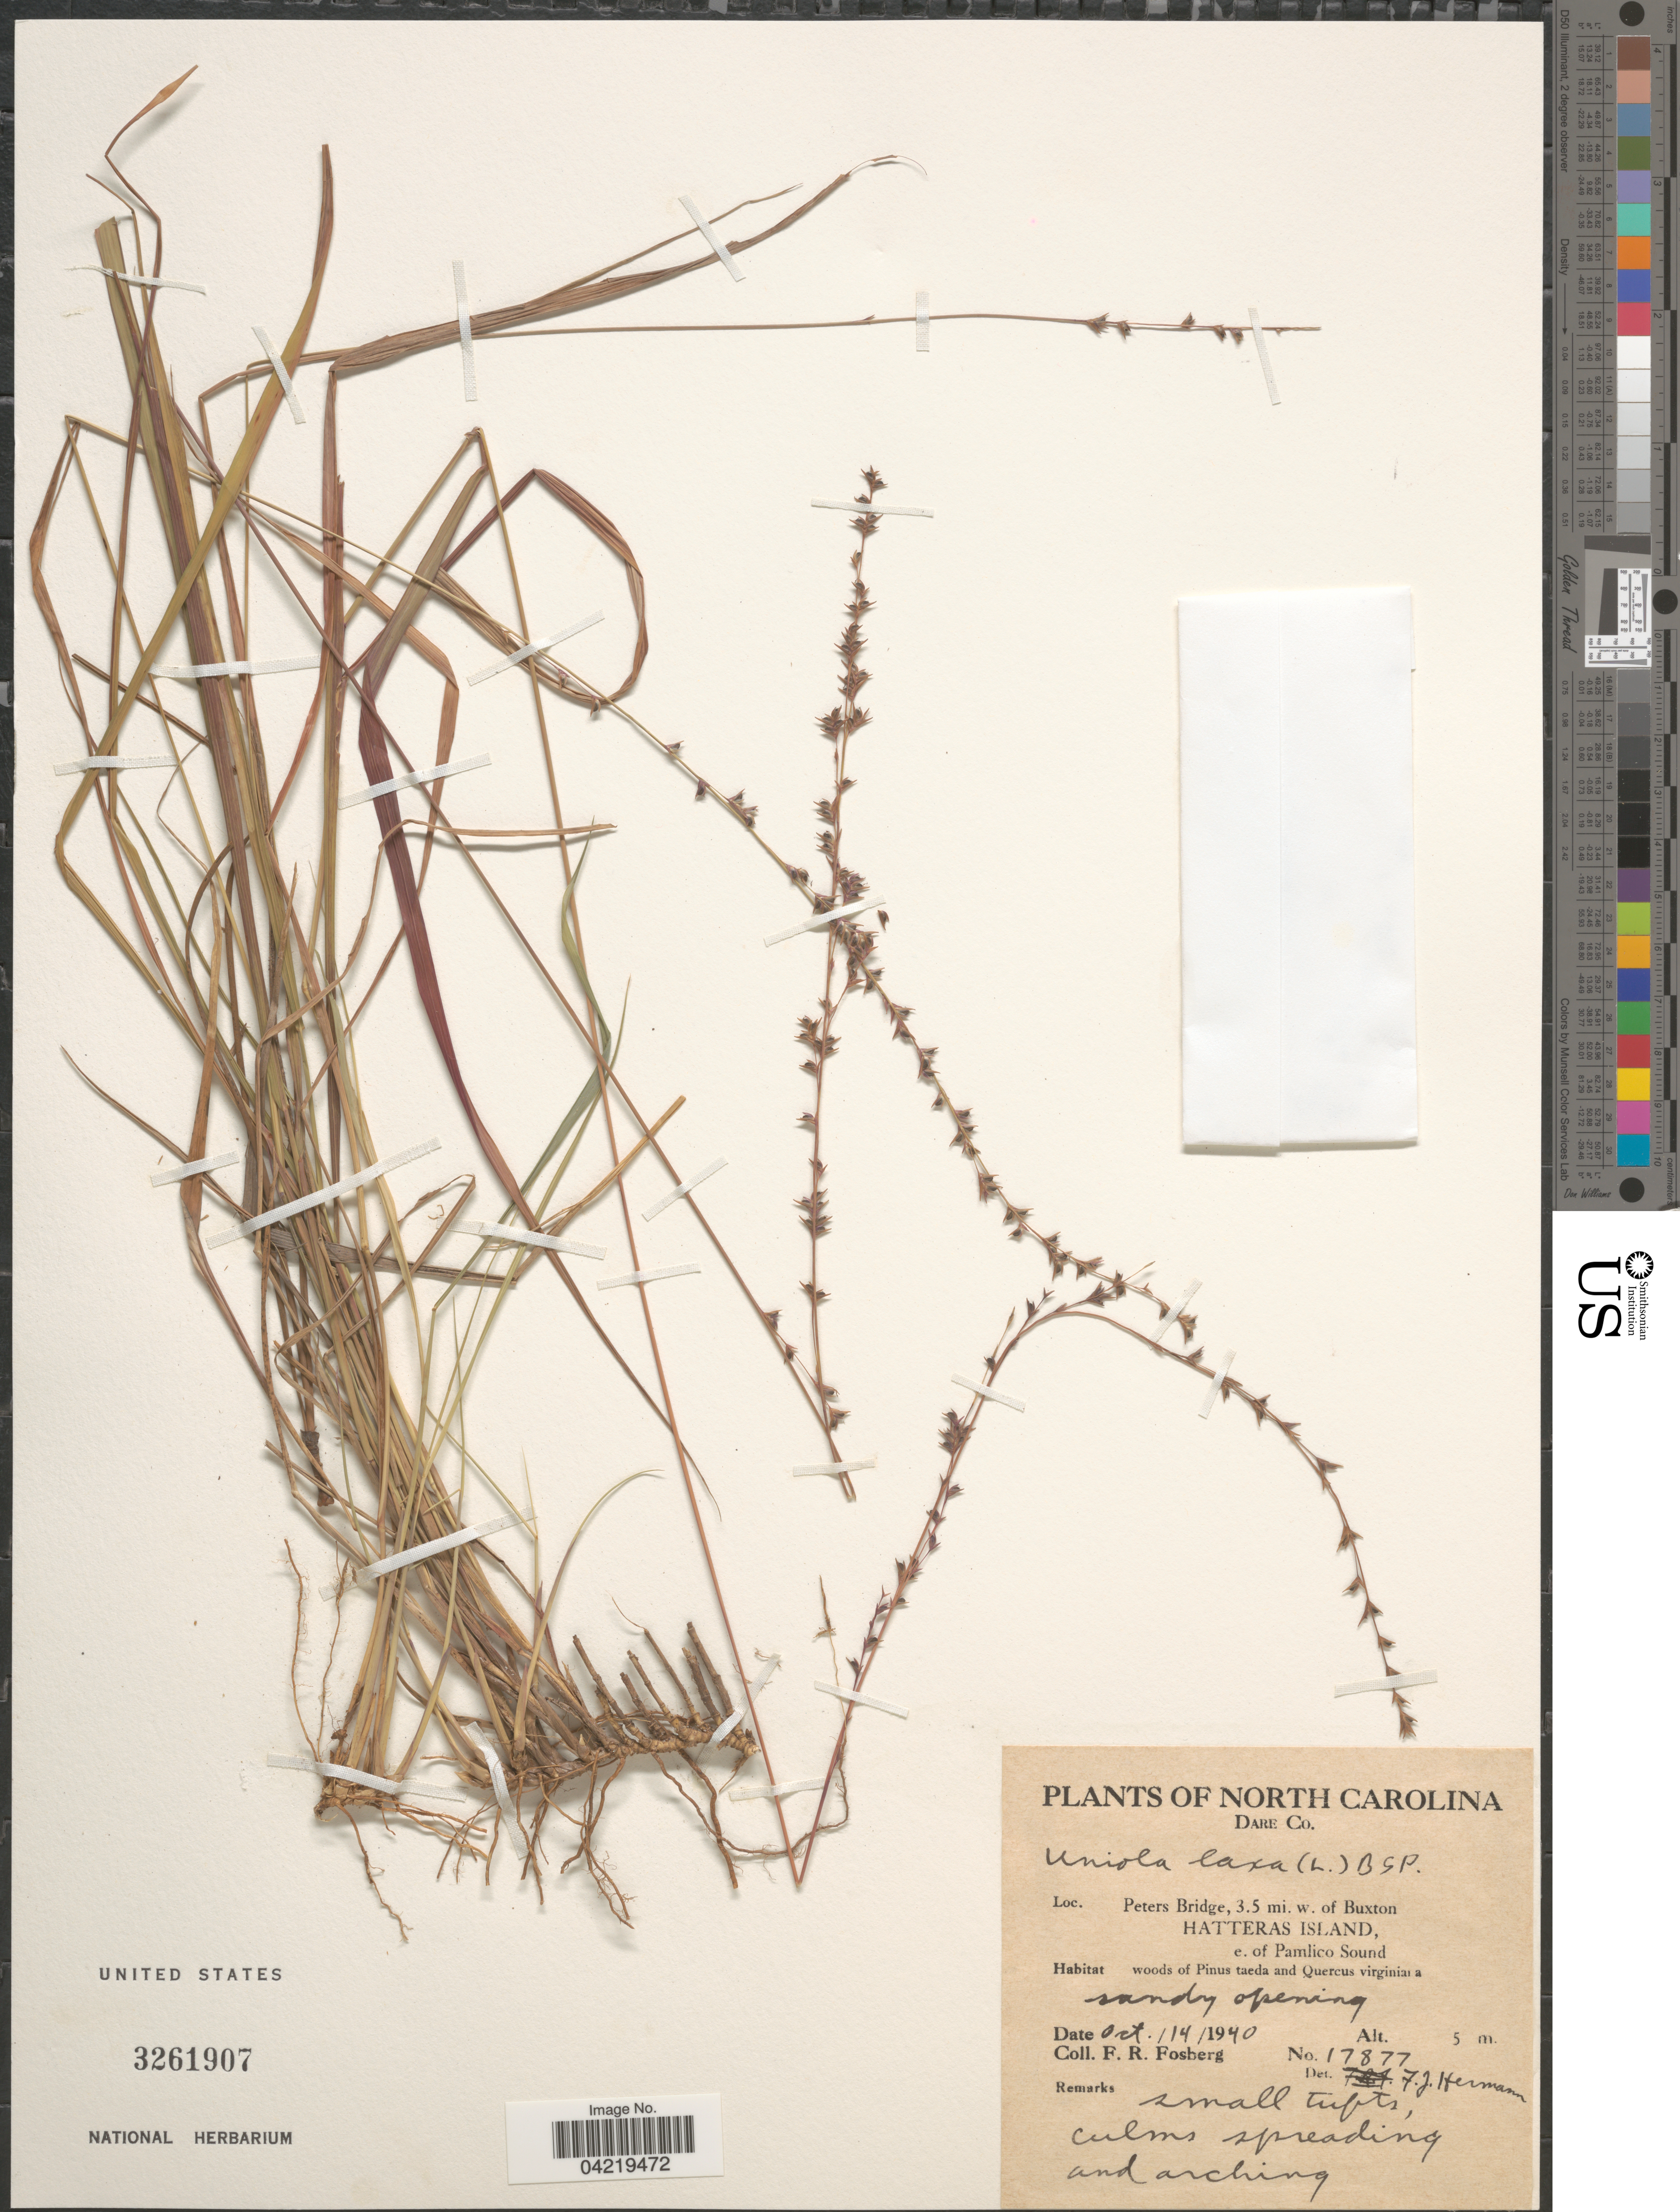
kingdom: Plantae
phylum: Tracheophyta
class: Liliopsida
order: Poales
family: Poaceae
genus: Chasmanthium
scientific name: Chasmanthium laxum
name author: (L.) H.O. Yates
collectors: F. R. Fosberg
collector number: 17877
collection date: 1940-10-14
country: United States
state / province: North Carolina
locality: Dare Co. Peters Bridge, 3.5 mi. w. of Buxton. Hatteras Island, e. of Pamlico Sound.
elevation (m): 5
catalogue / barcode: US 3261907